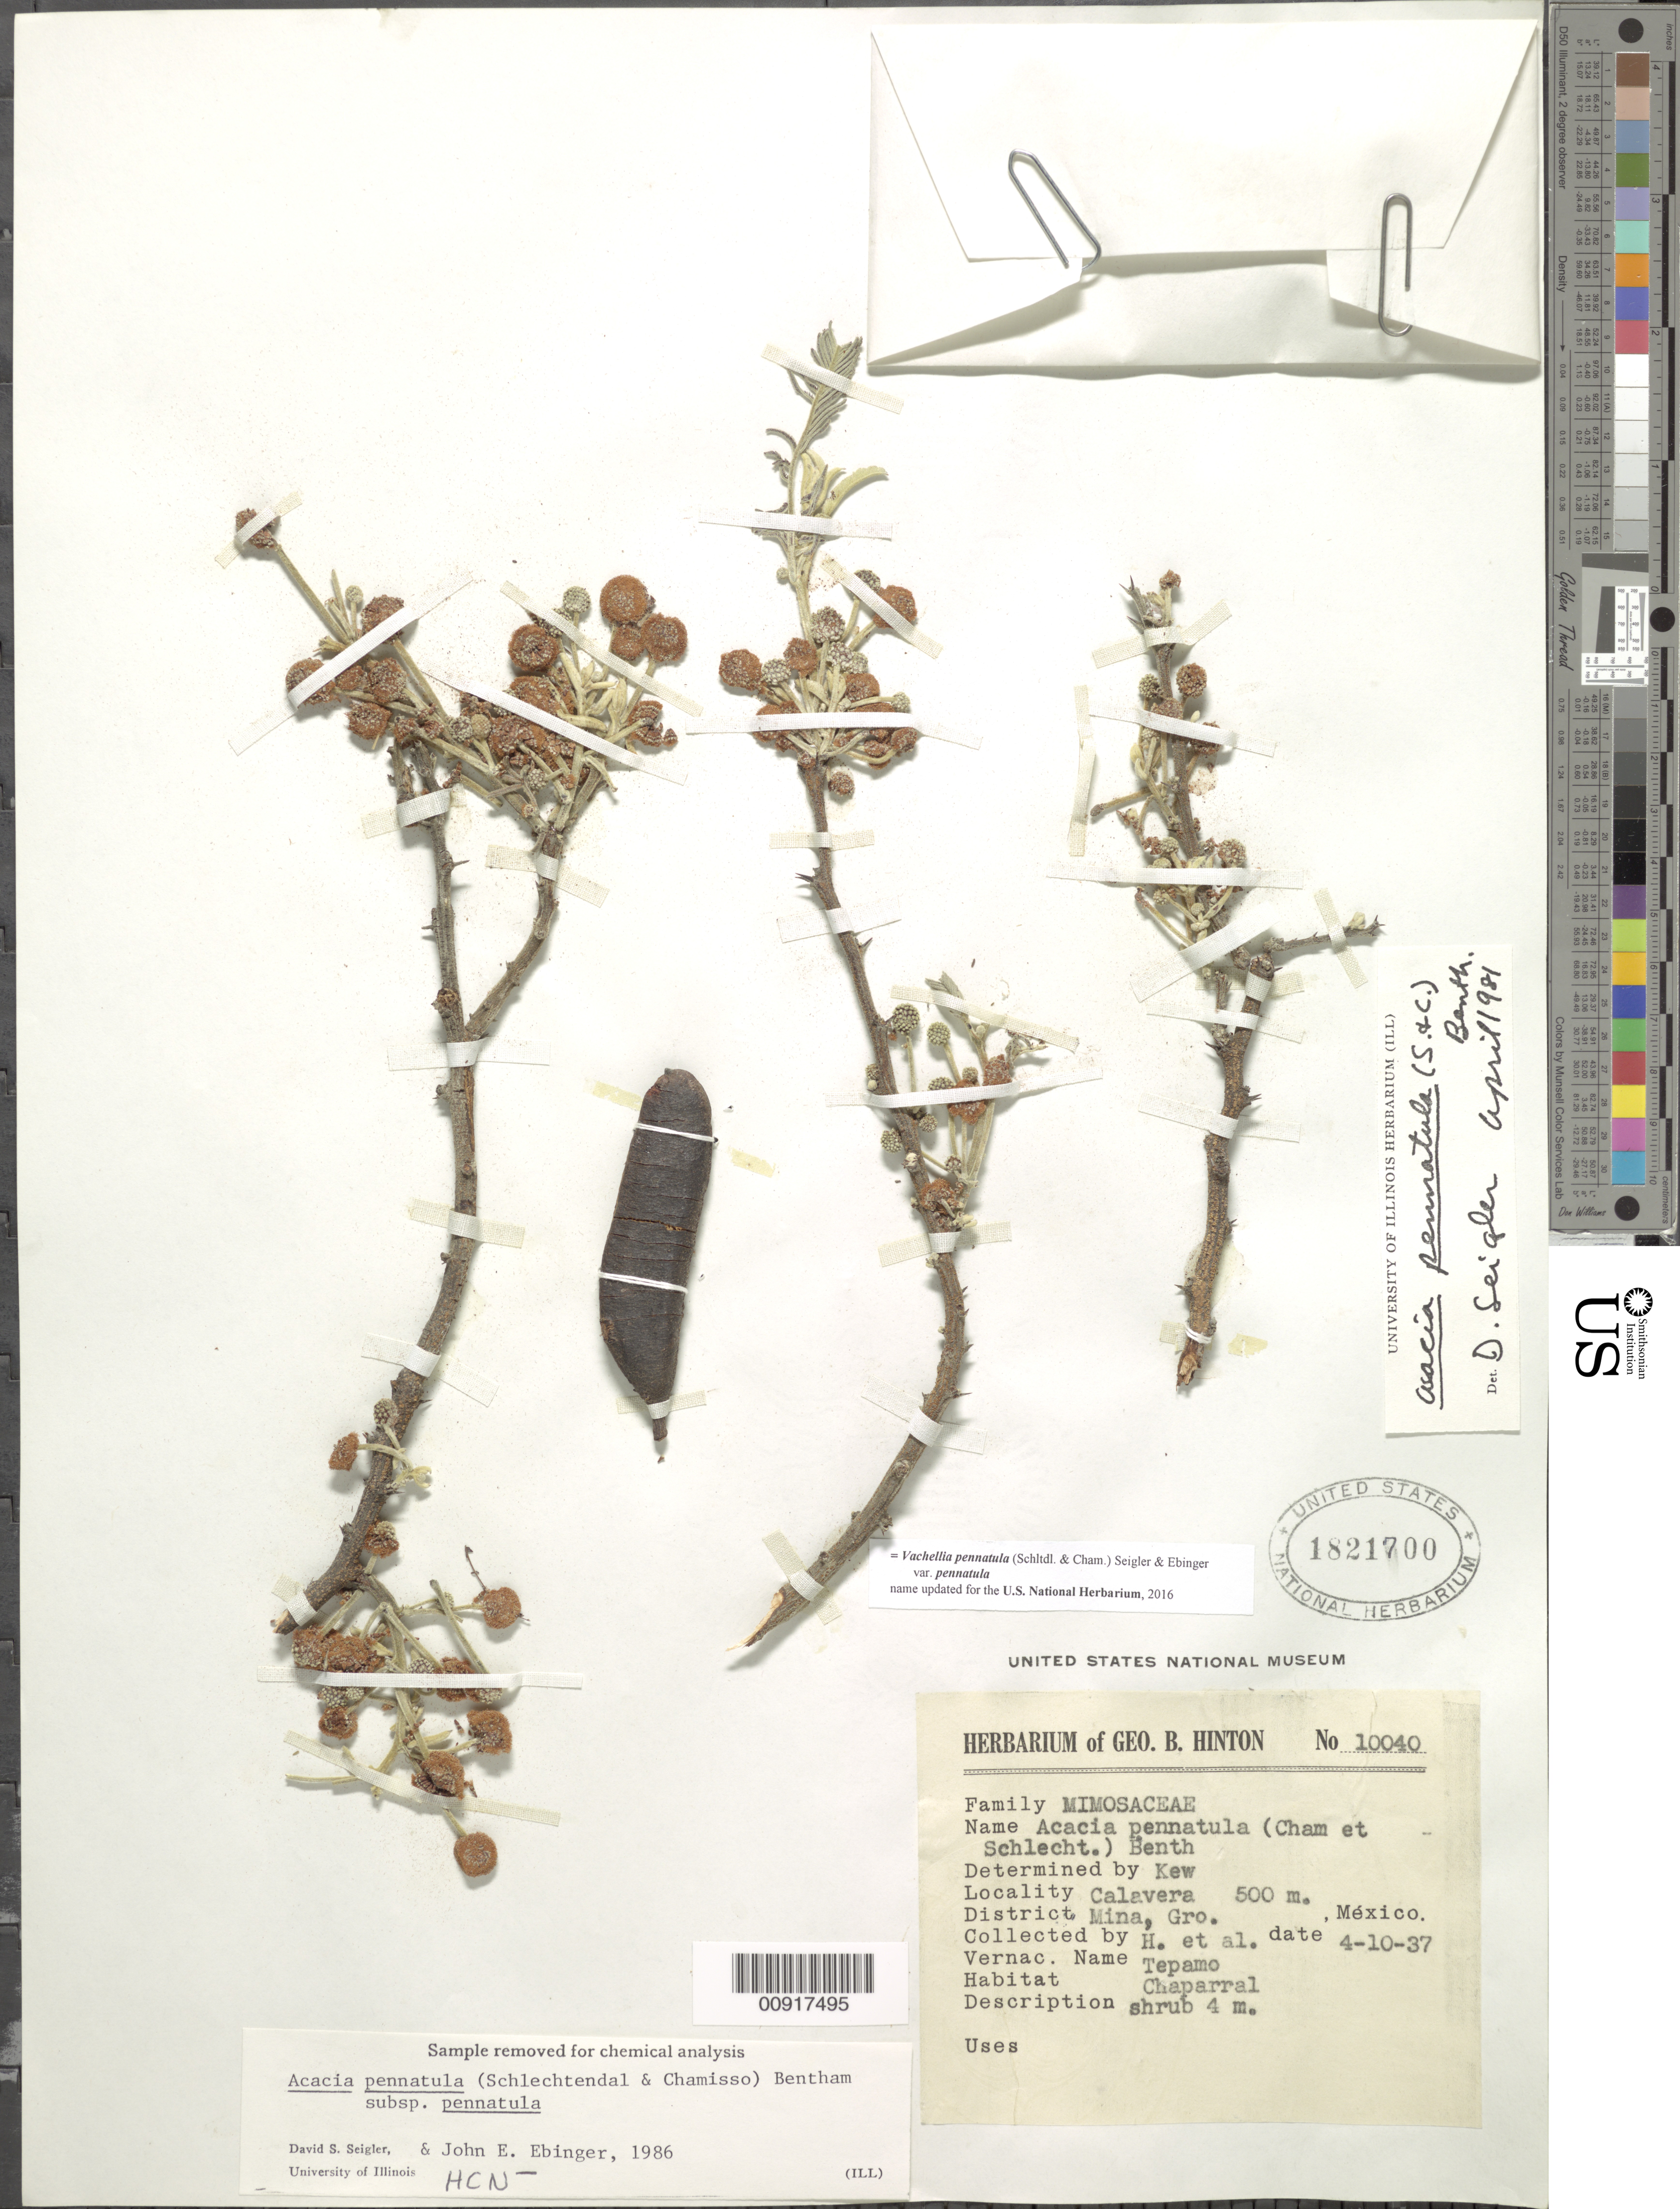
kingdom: Plantae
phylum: Tracheophyta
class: Magnoliopsida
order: Fabales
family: Fabaceae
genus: Vachellia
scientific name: Vachellia pennatula var. pennatula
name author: (Schltdl. & Cham.) Seigler & Ebinger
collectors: G. B. Hinton & et al.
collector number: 10040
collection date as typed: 10 Apr 1937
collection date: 1937-04-10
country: Mexico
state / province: Guerrero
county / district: Mina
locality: Calavera, District Mina, Guerrero.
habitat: Chaparral.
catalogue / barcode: US 1821700